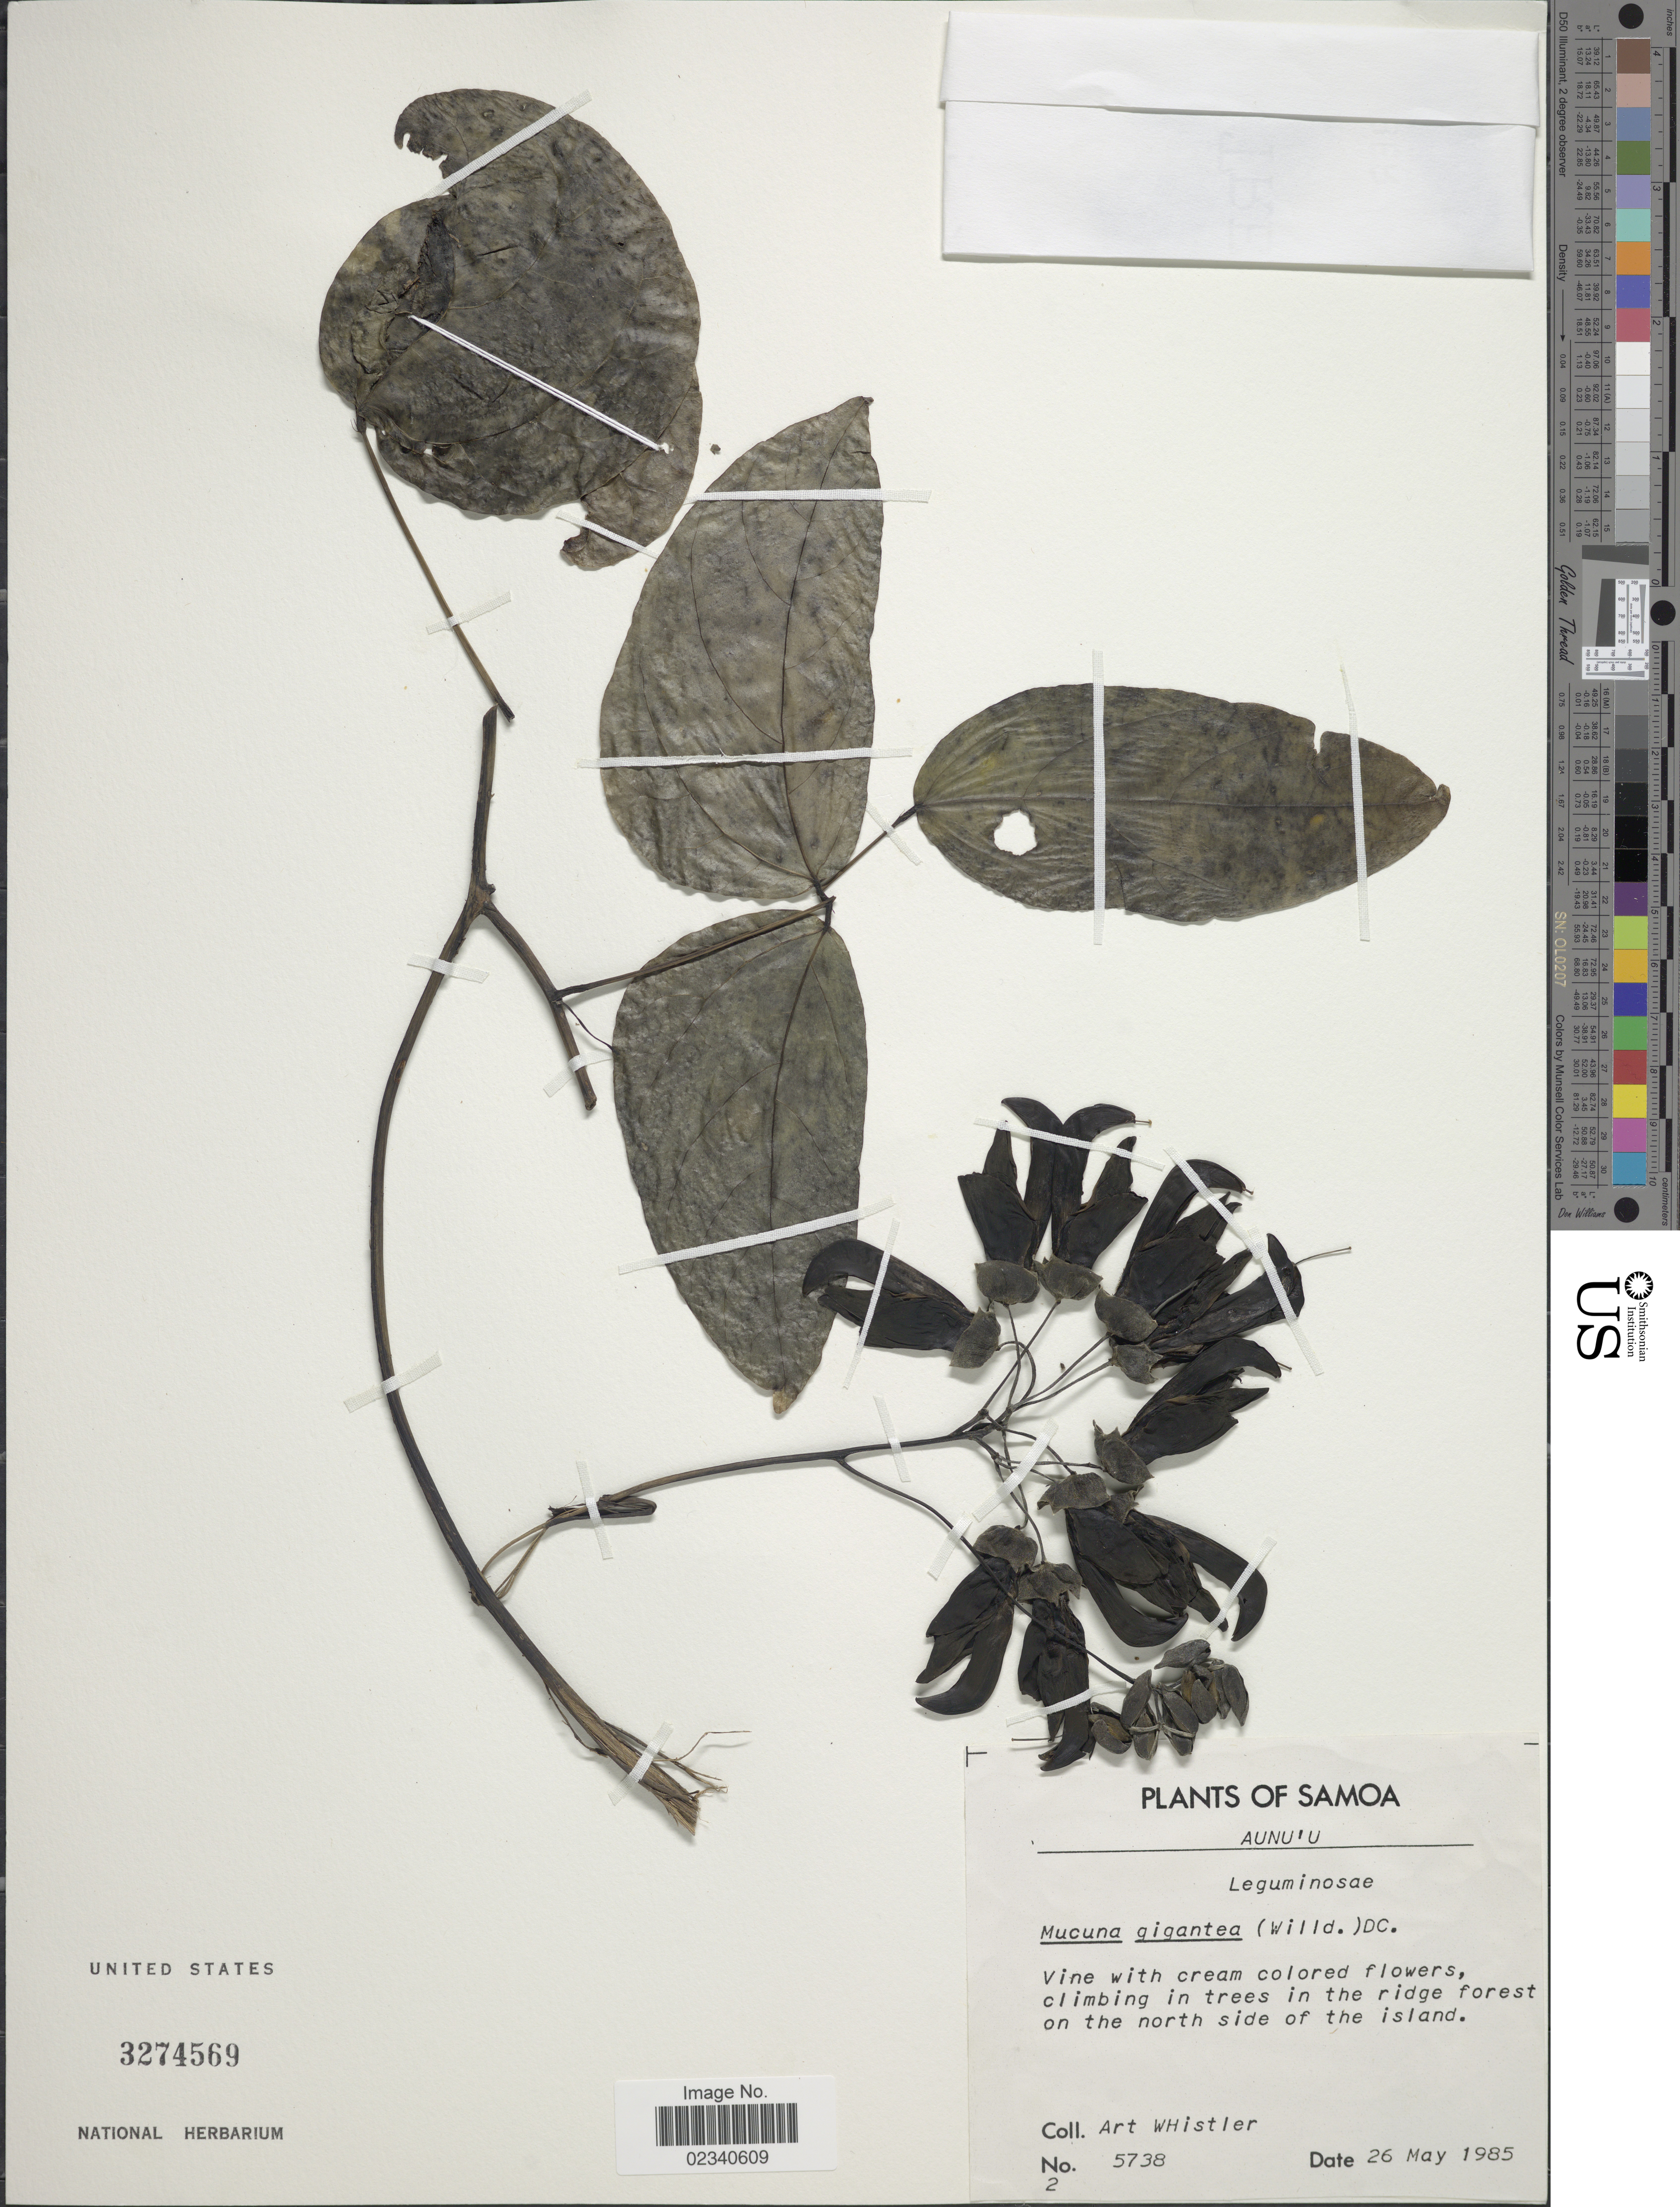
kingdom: Plantae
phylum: Tracheophyta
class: Magnoliopsida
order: Fabales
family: Fabaceae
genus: Mucuna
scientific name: Mucuna gigantea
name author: (Willd.) DC.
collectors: A. Whistler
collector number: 5738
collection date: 1985-05-26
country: American Samoa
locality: Aunu'u. Samoa, north side of the island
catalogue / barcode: US 3274569